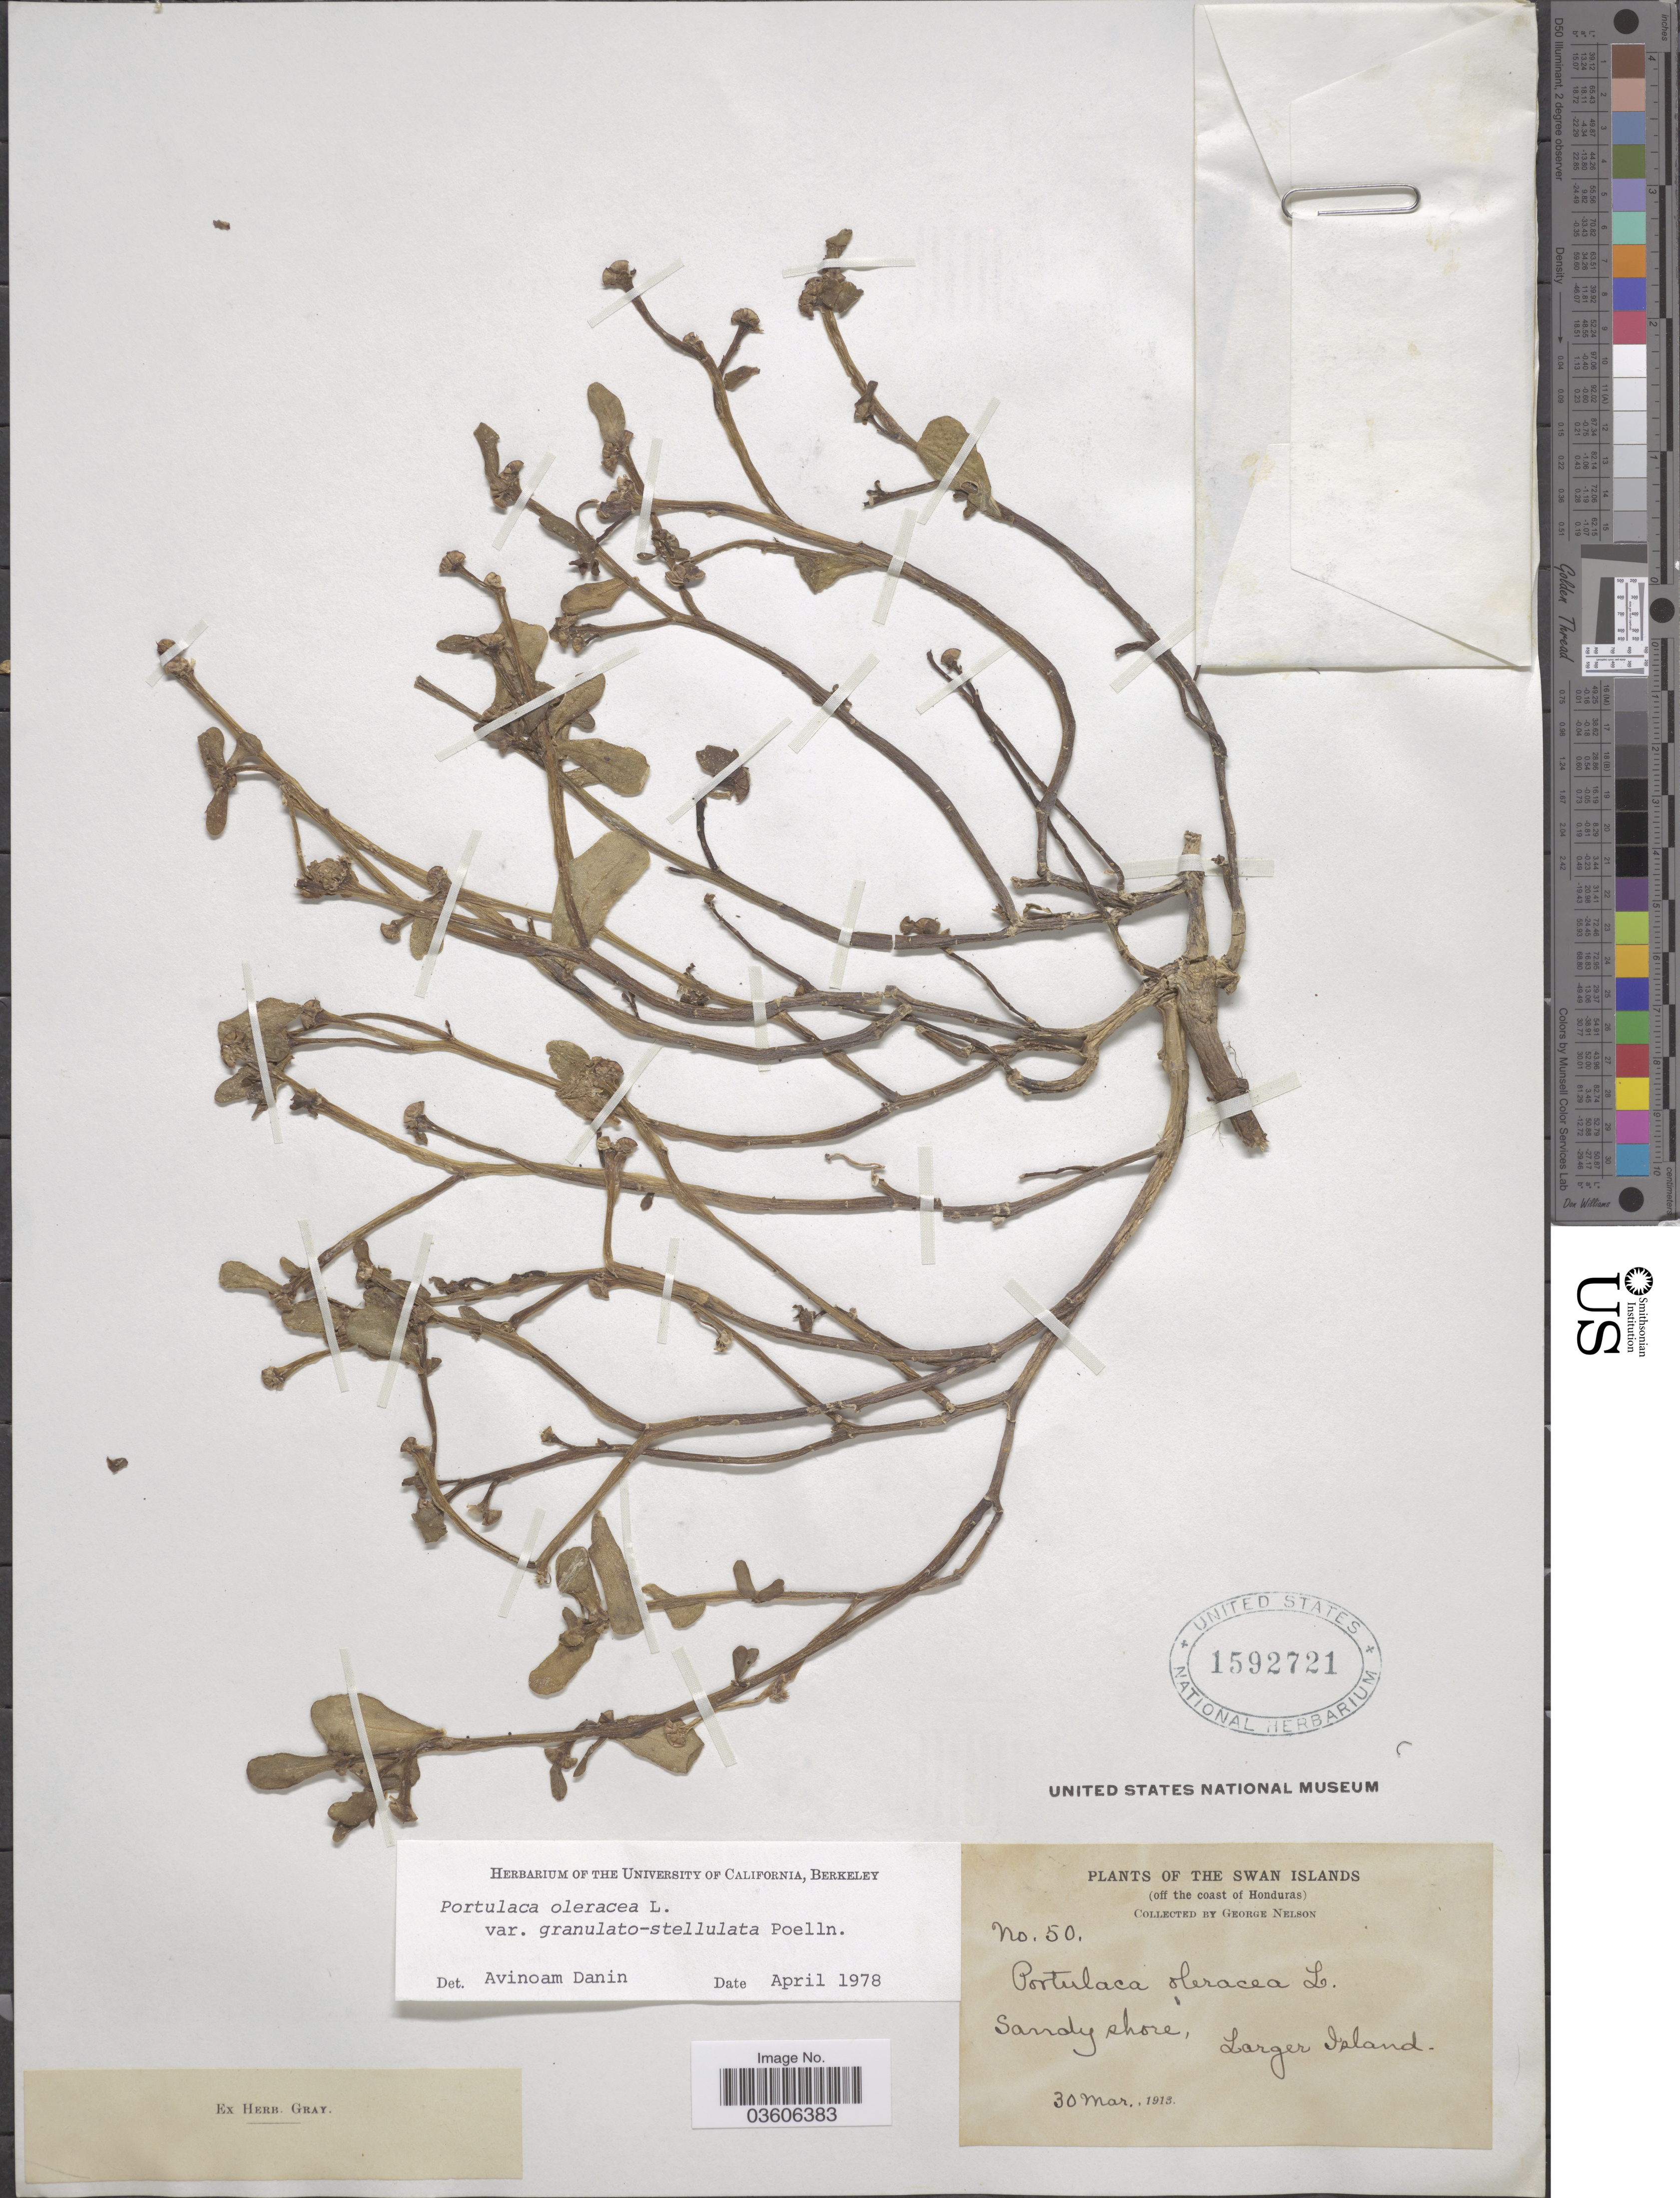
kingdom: Plantae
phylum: Tracheophyta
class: Magnoliopsida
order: Caryophyllales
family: Portulacaceae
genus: Portulaca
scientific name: Portulaca oleracea var. granulatostellulata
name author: Poelln.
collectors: G. Nelson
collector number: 50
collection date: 1913-03-30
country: Honduras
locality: The Swan Islands. (off the coast of Honduras). Larger Island.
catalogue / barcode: US 1592721